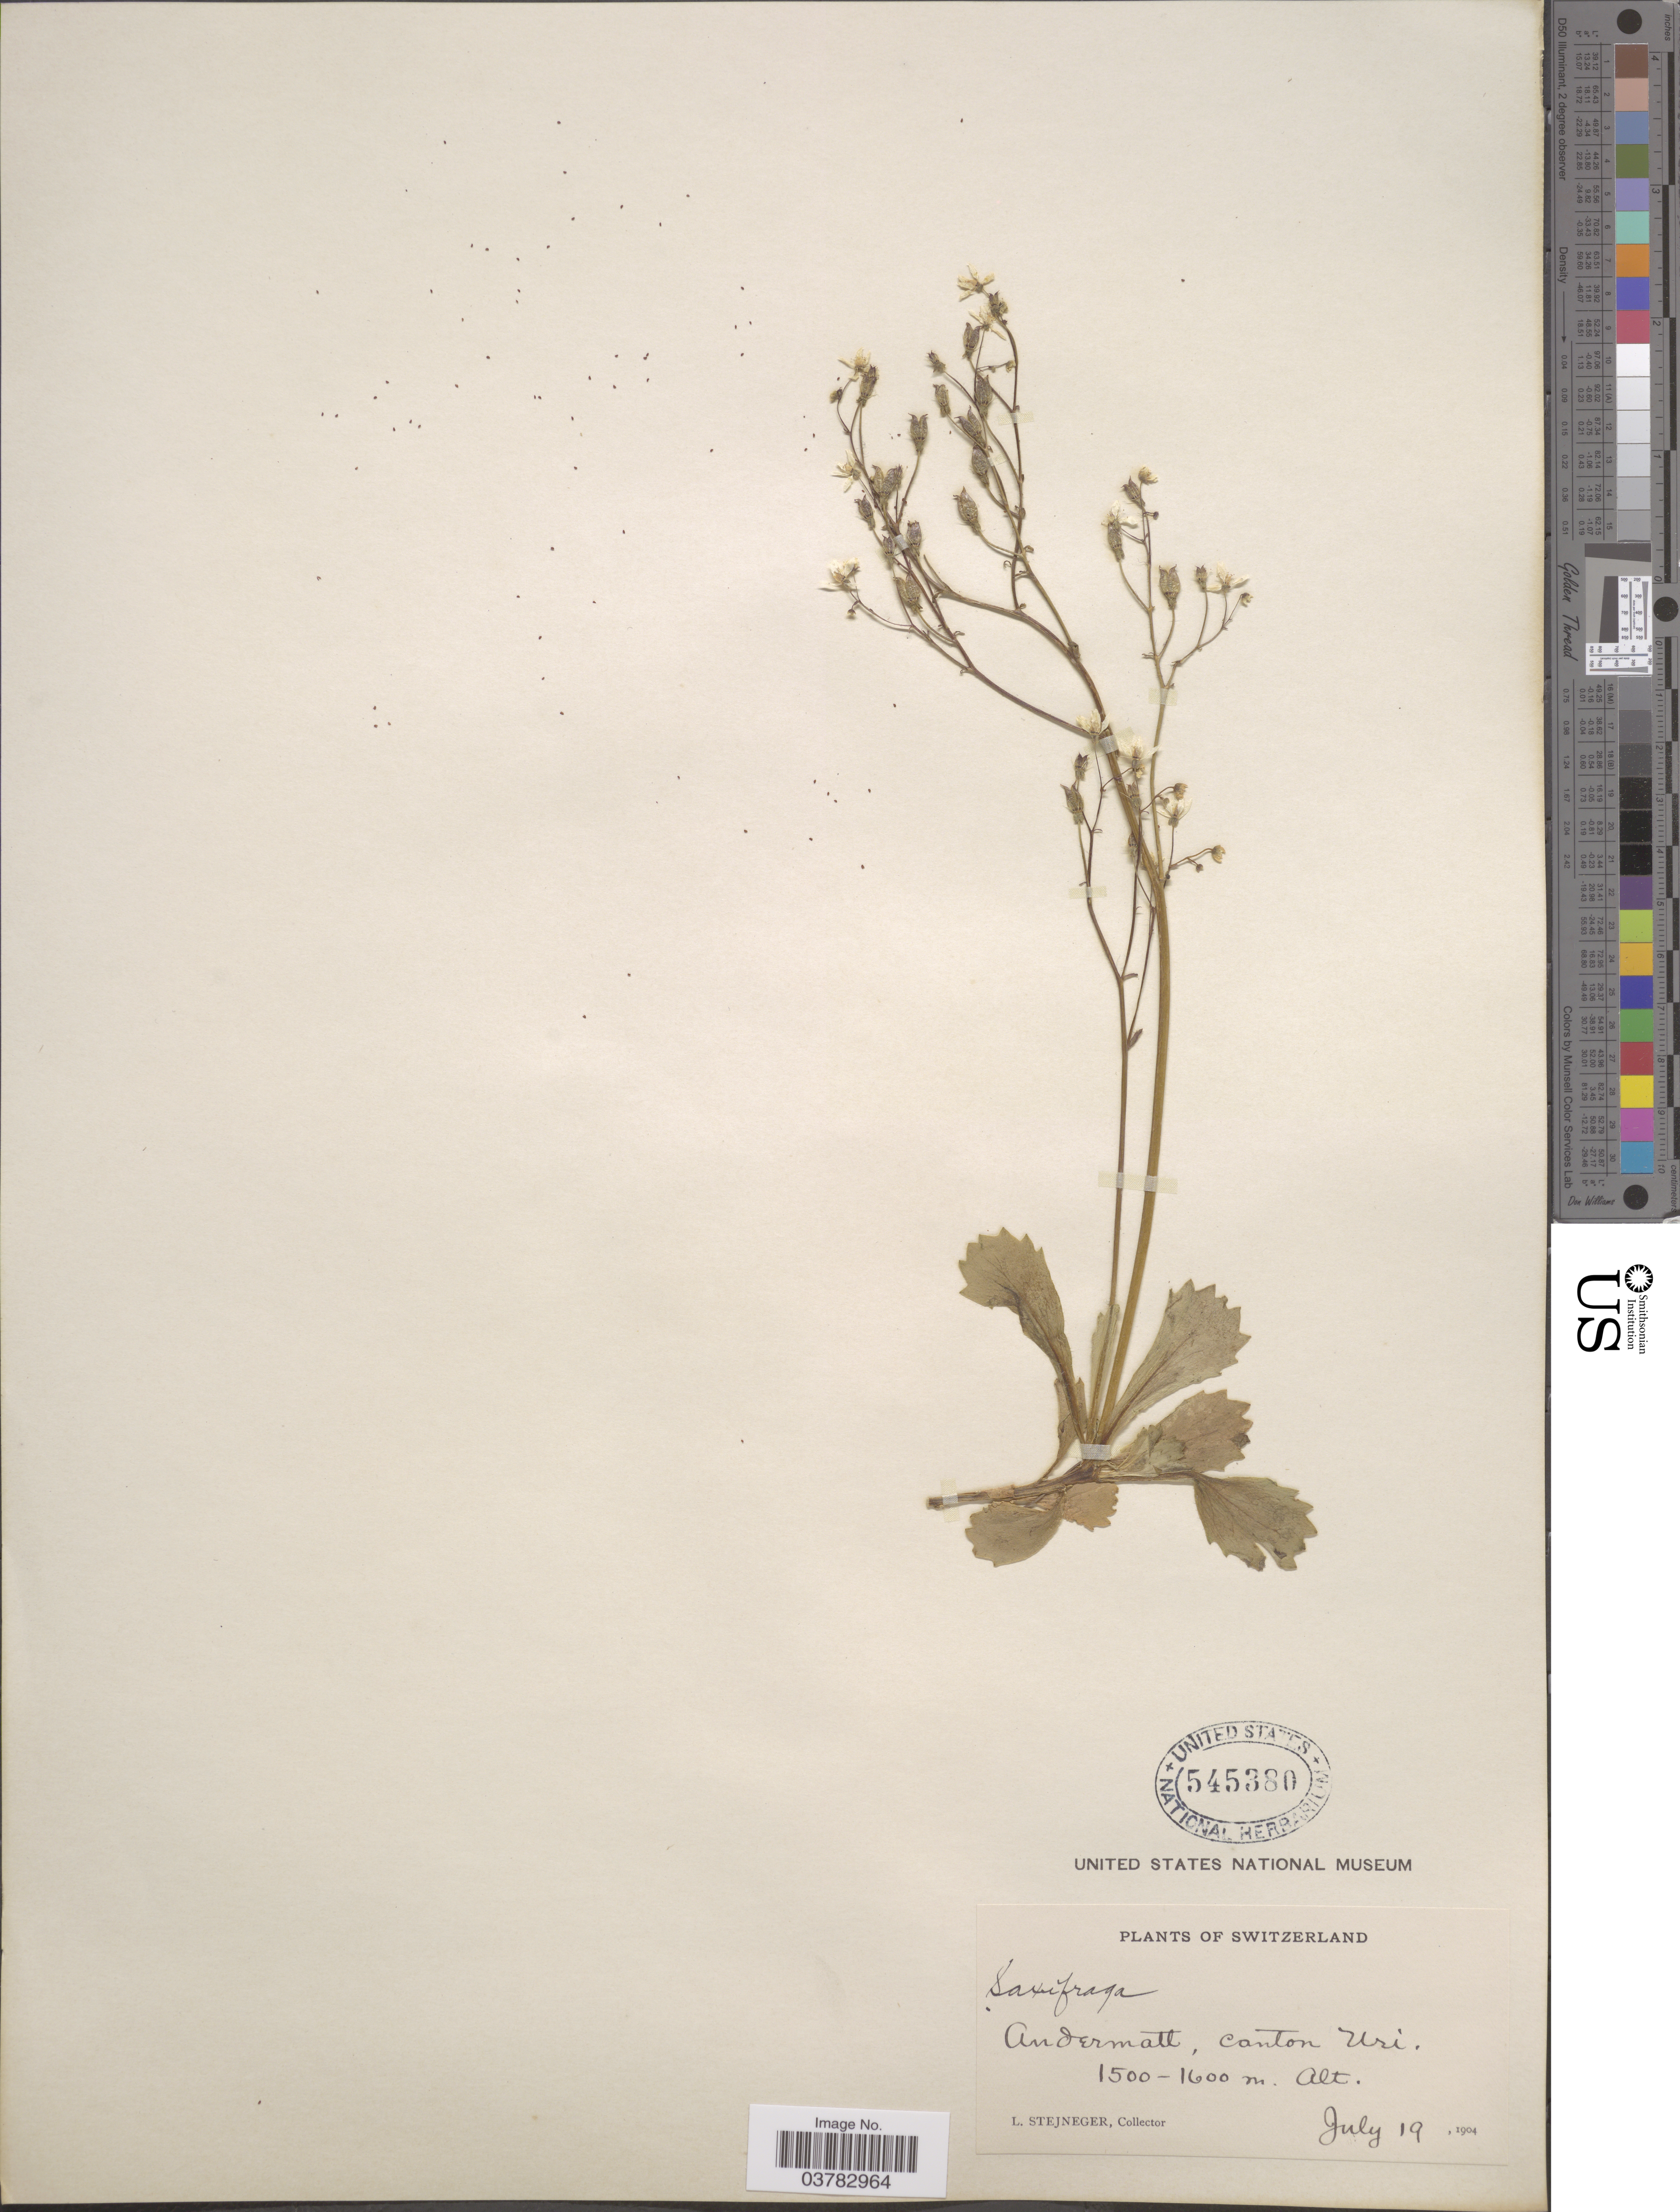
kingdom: Plantae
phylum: Tracheophyta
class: Magnoliopsida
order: Saxifragales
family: Saxifragaceae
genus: Saxifraga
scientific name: Saxifraga sp.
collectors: L. Stejneger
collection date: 1904-07-19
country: Switzerland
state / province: Uri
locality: Andermatt, canton Uri.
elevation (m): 1500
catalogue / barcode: US 545380